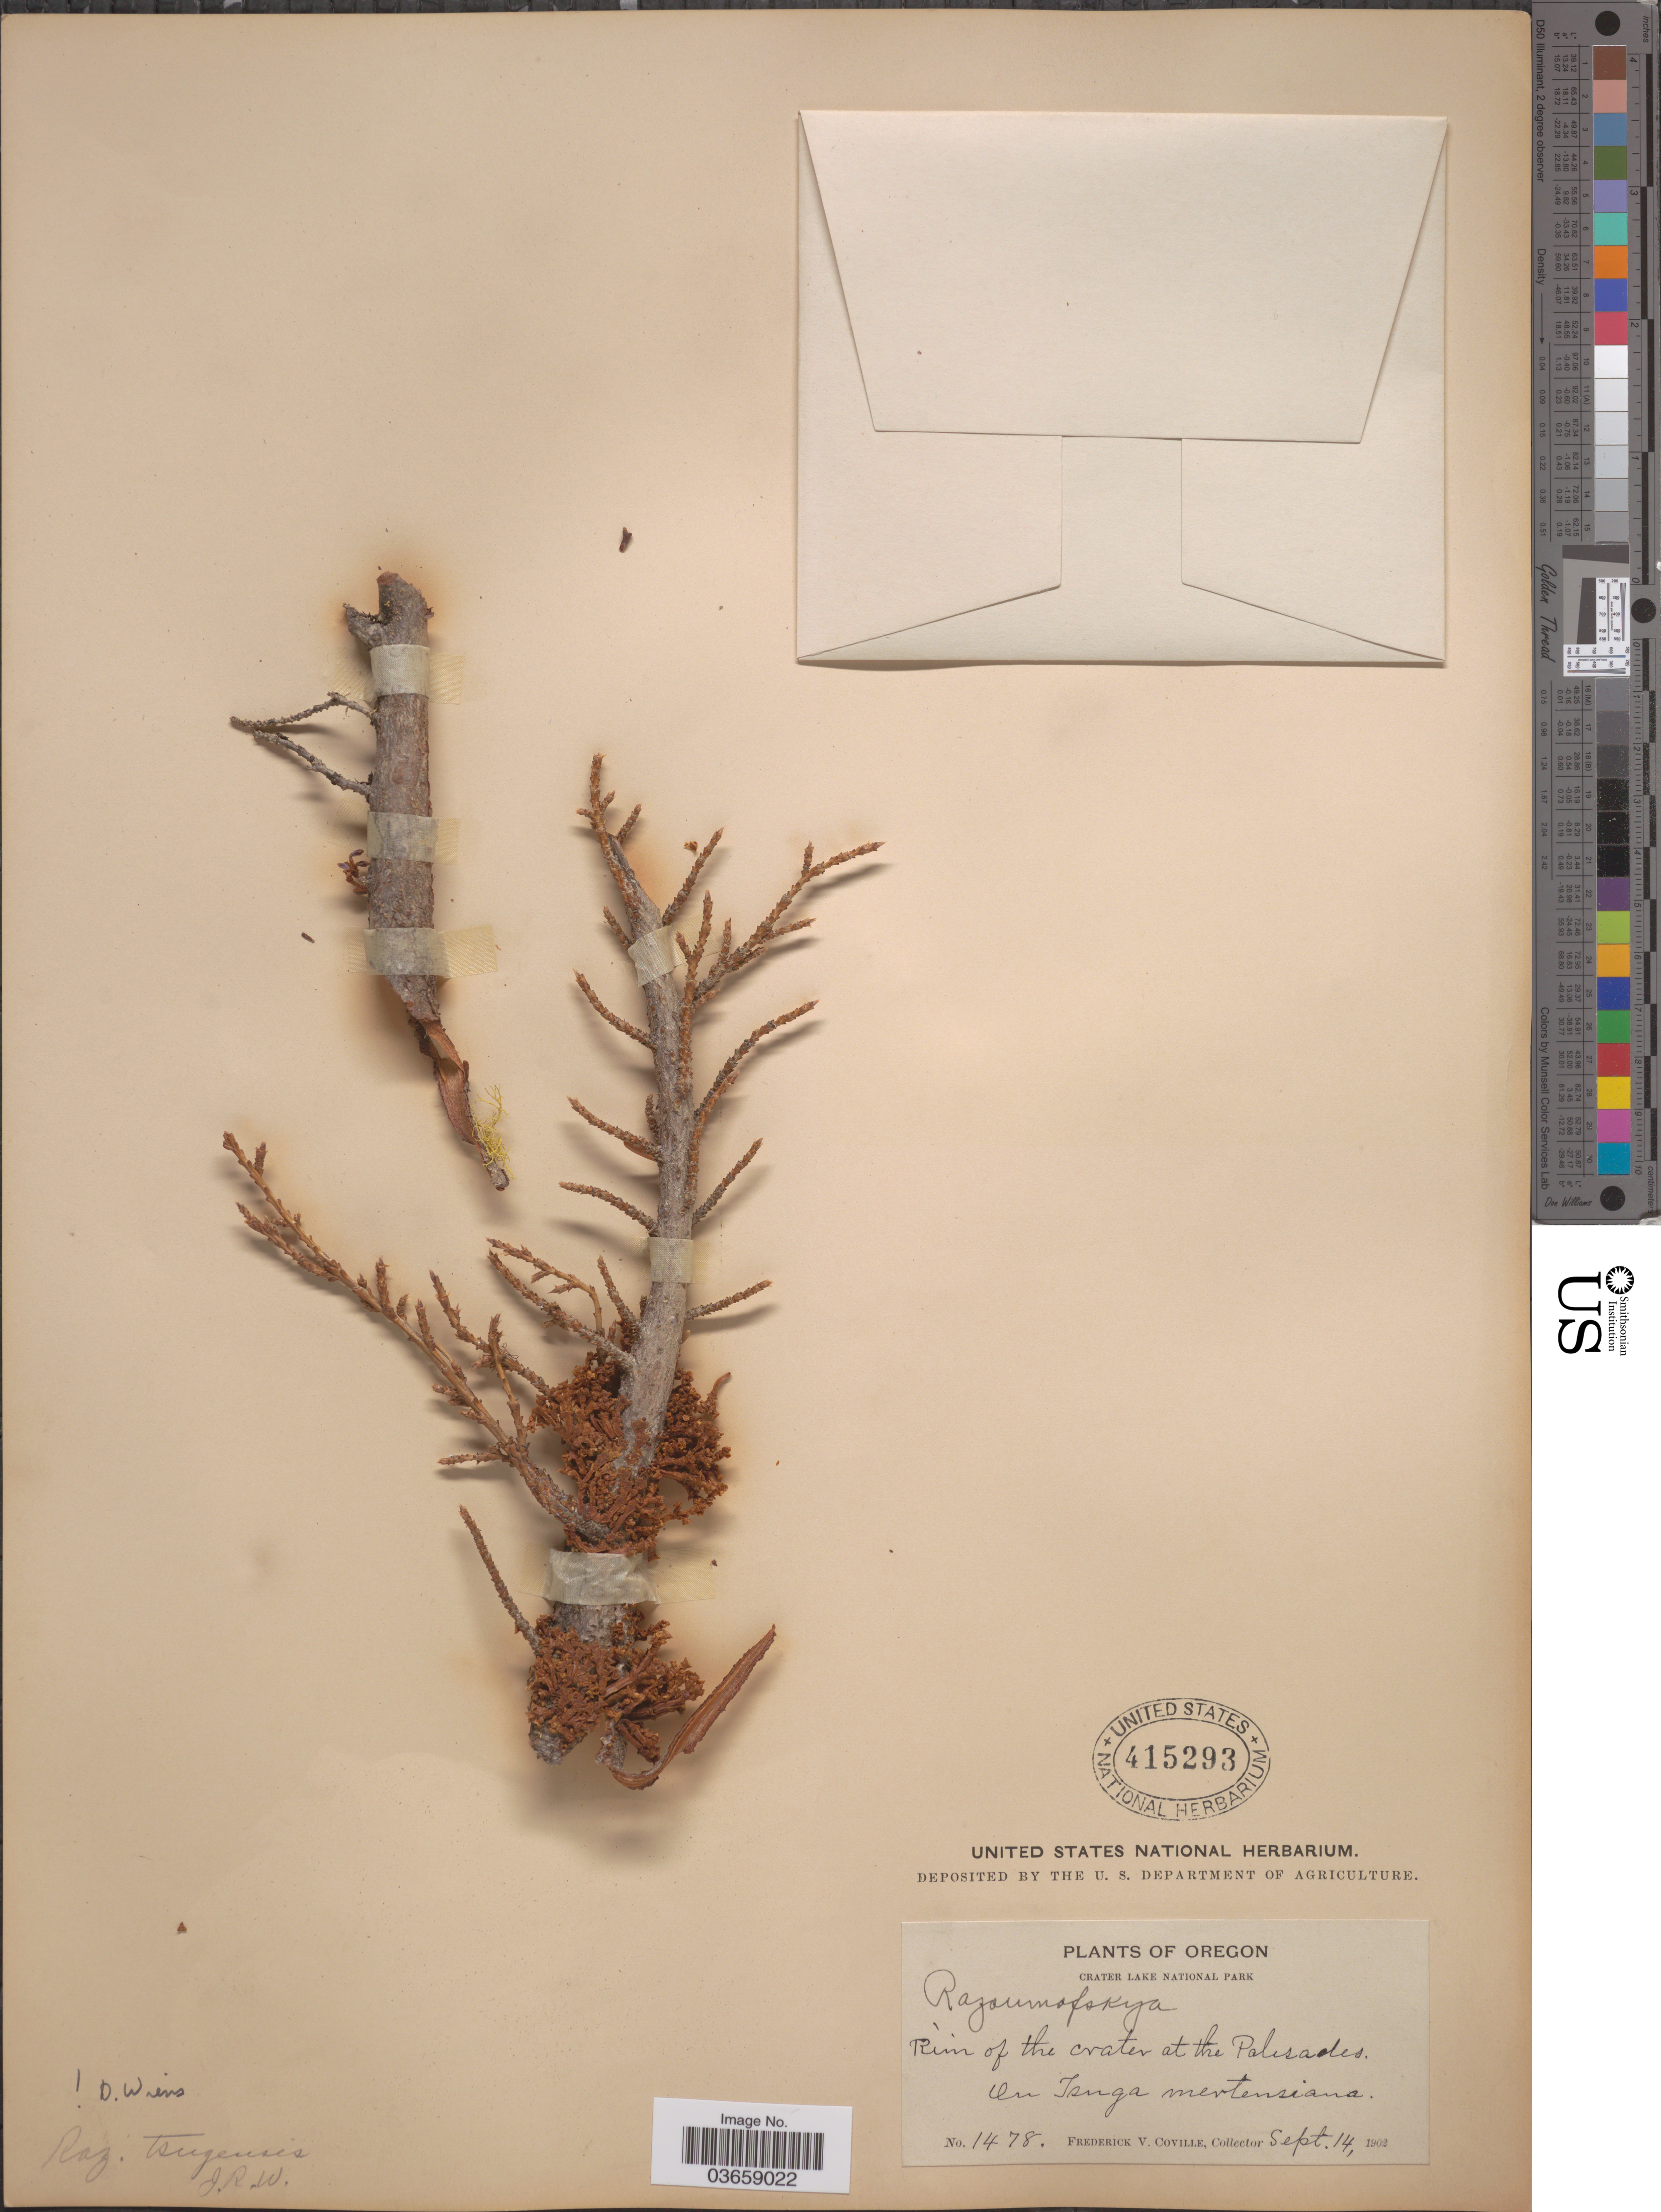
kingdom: Plantae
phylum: Tracheophyta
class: Magnoliopsida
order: Santalales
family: Viscaceae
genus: Arceuthobium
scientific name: Arceuthobium tsugense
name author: (Rosend.) G.N. Jones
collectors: F. V. Coville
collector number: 1478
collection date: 1902-09-14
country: United States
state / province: Oregon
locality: Crater Lake National Park. Rim of the crater at the Palisades.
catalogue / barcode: US 415293